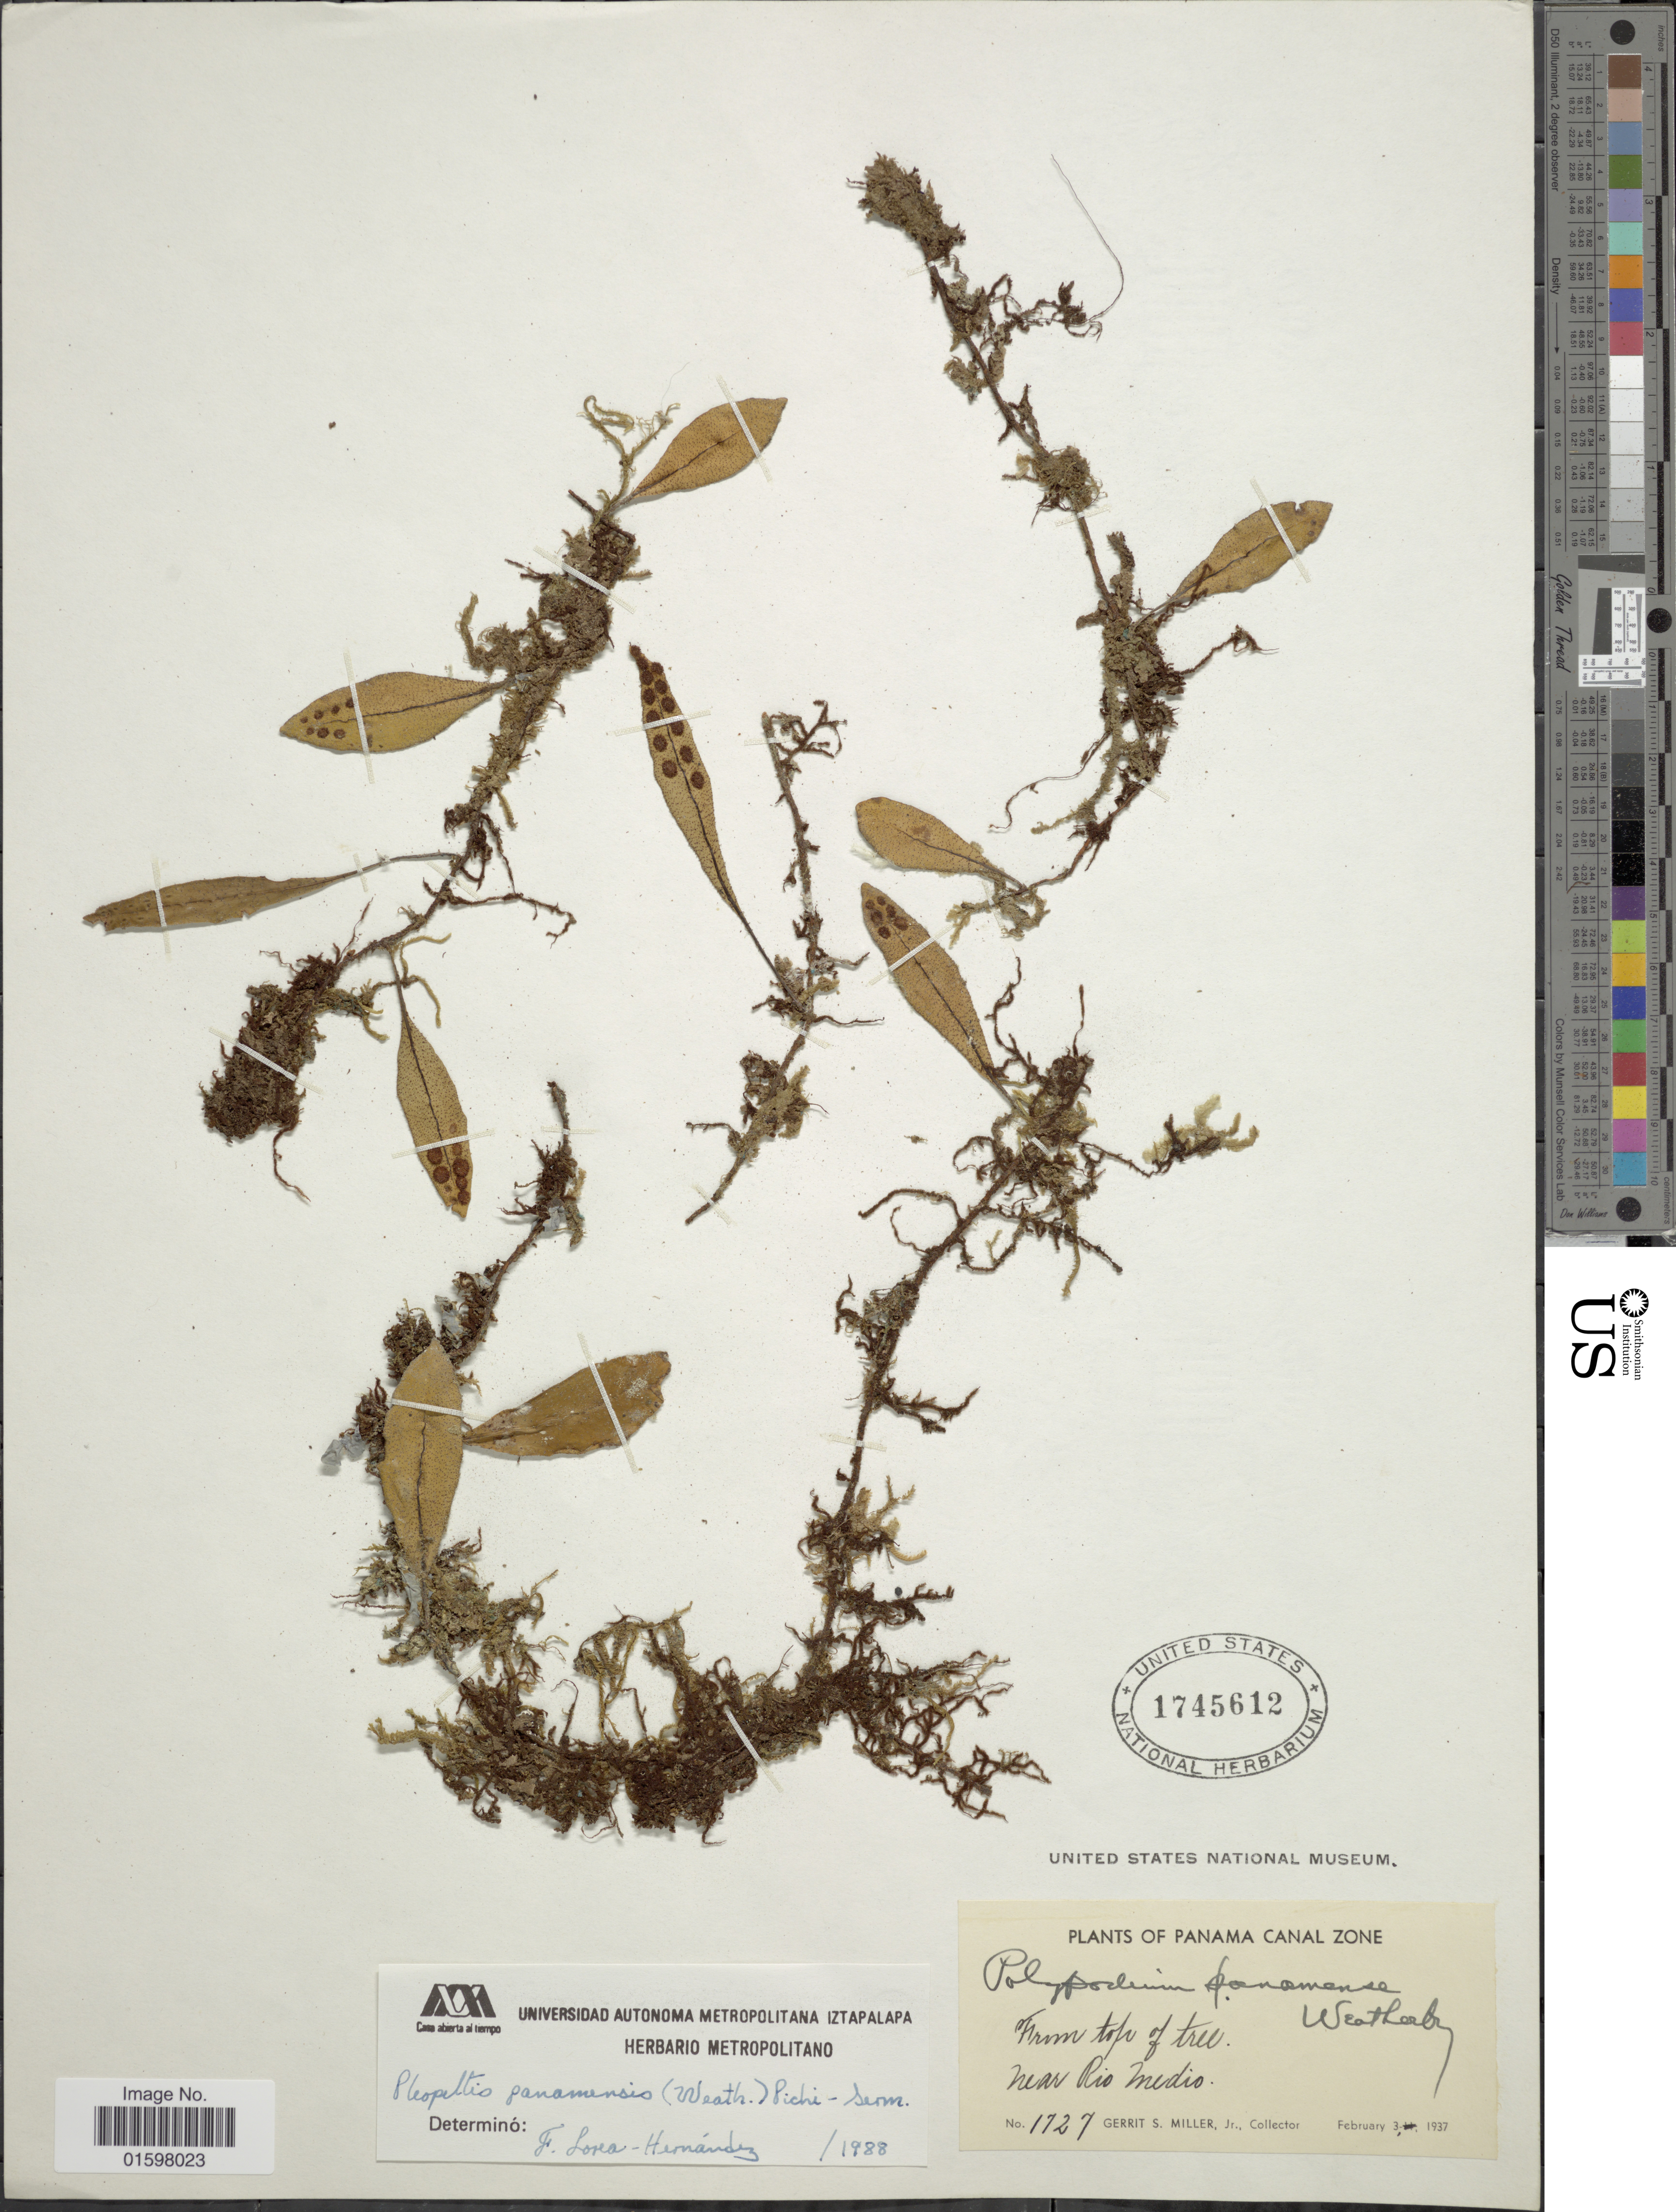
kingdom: Plantae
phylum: Tracheophyta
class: Polypodiopsida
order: Polypodiales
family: Polypodiaceae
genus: Pleopeltis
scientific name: Pleopeltis panamensis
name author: (Weath.) Pic. Serm.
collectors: G. S. Miller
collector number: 1727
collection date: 1937-02-03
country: Panama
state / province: Colón / Panamá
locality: Panama Canal Zone, near Rio medio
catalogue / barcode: US 1745612